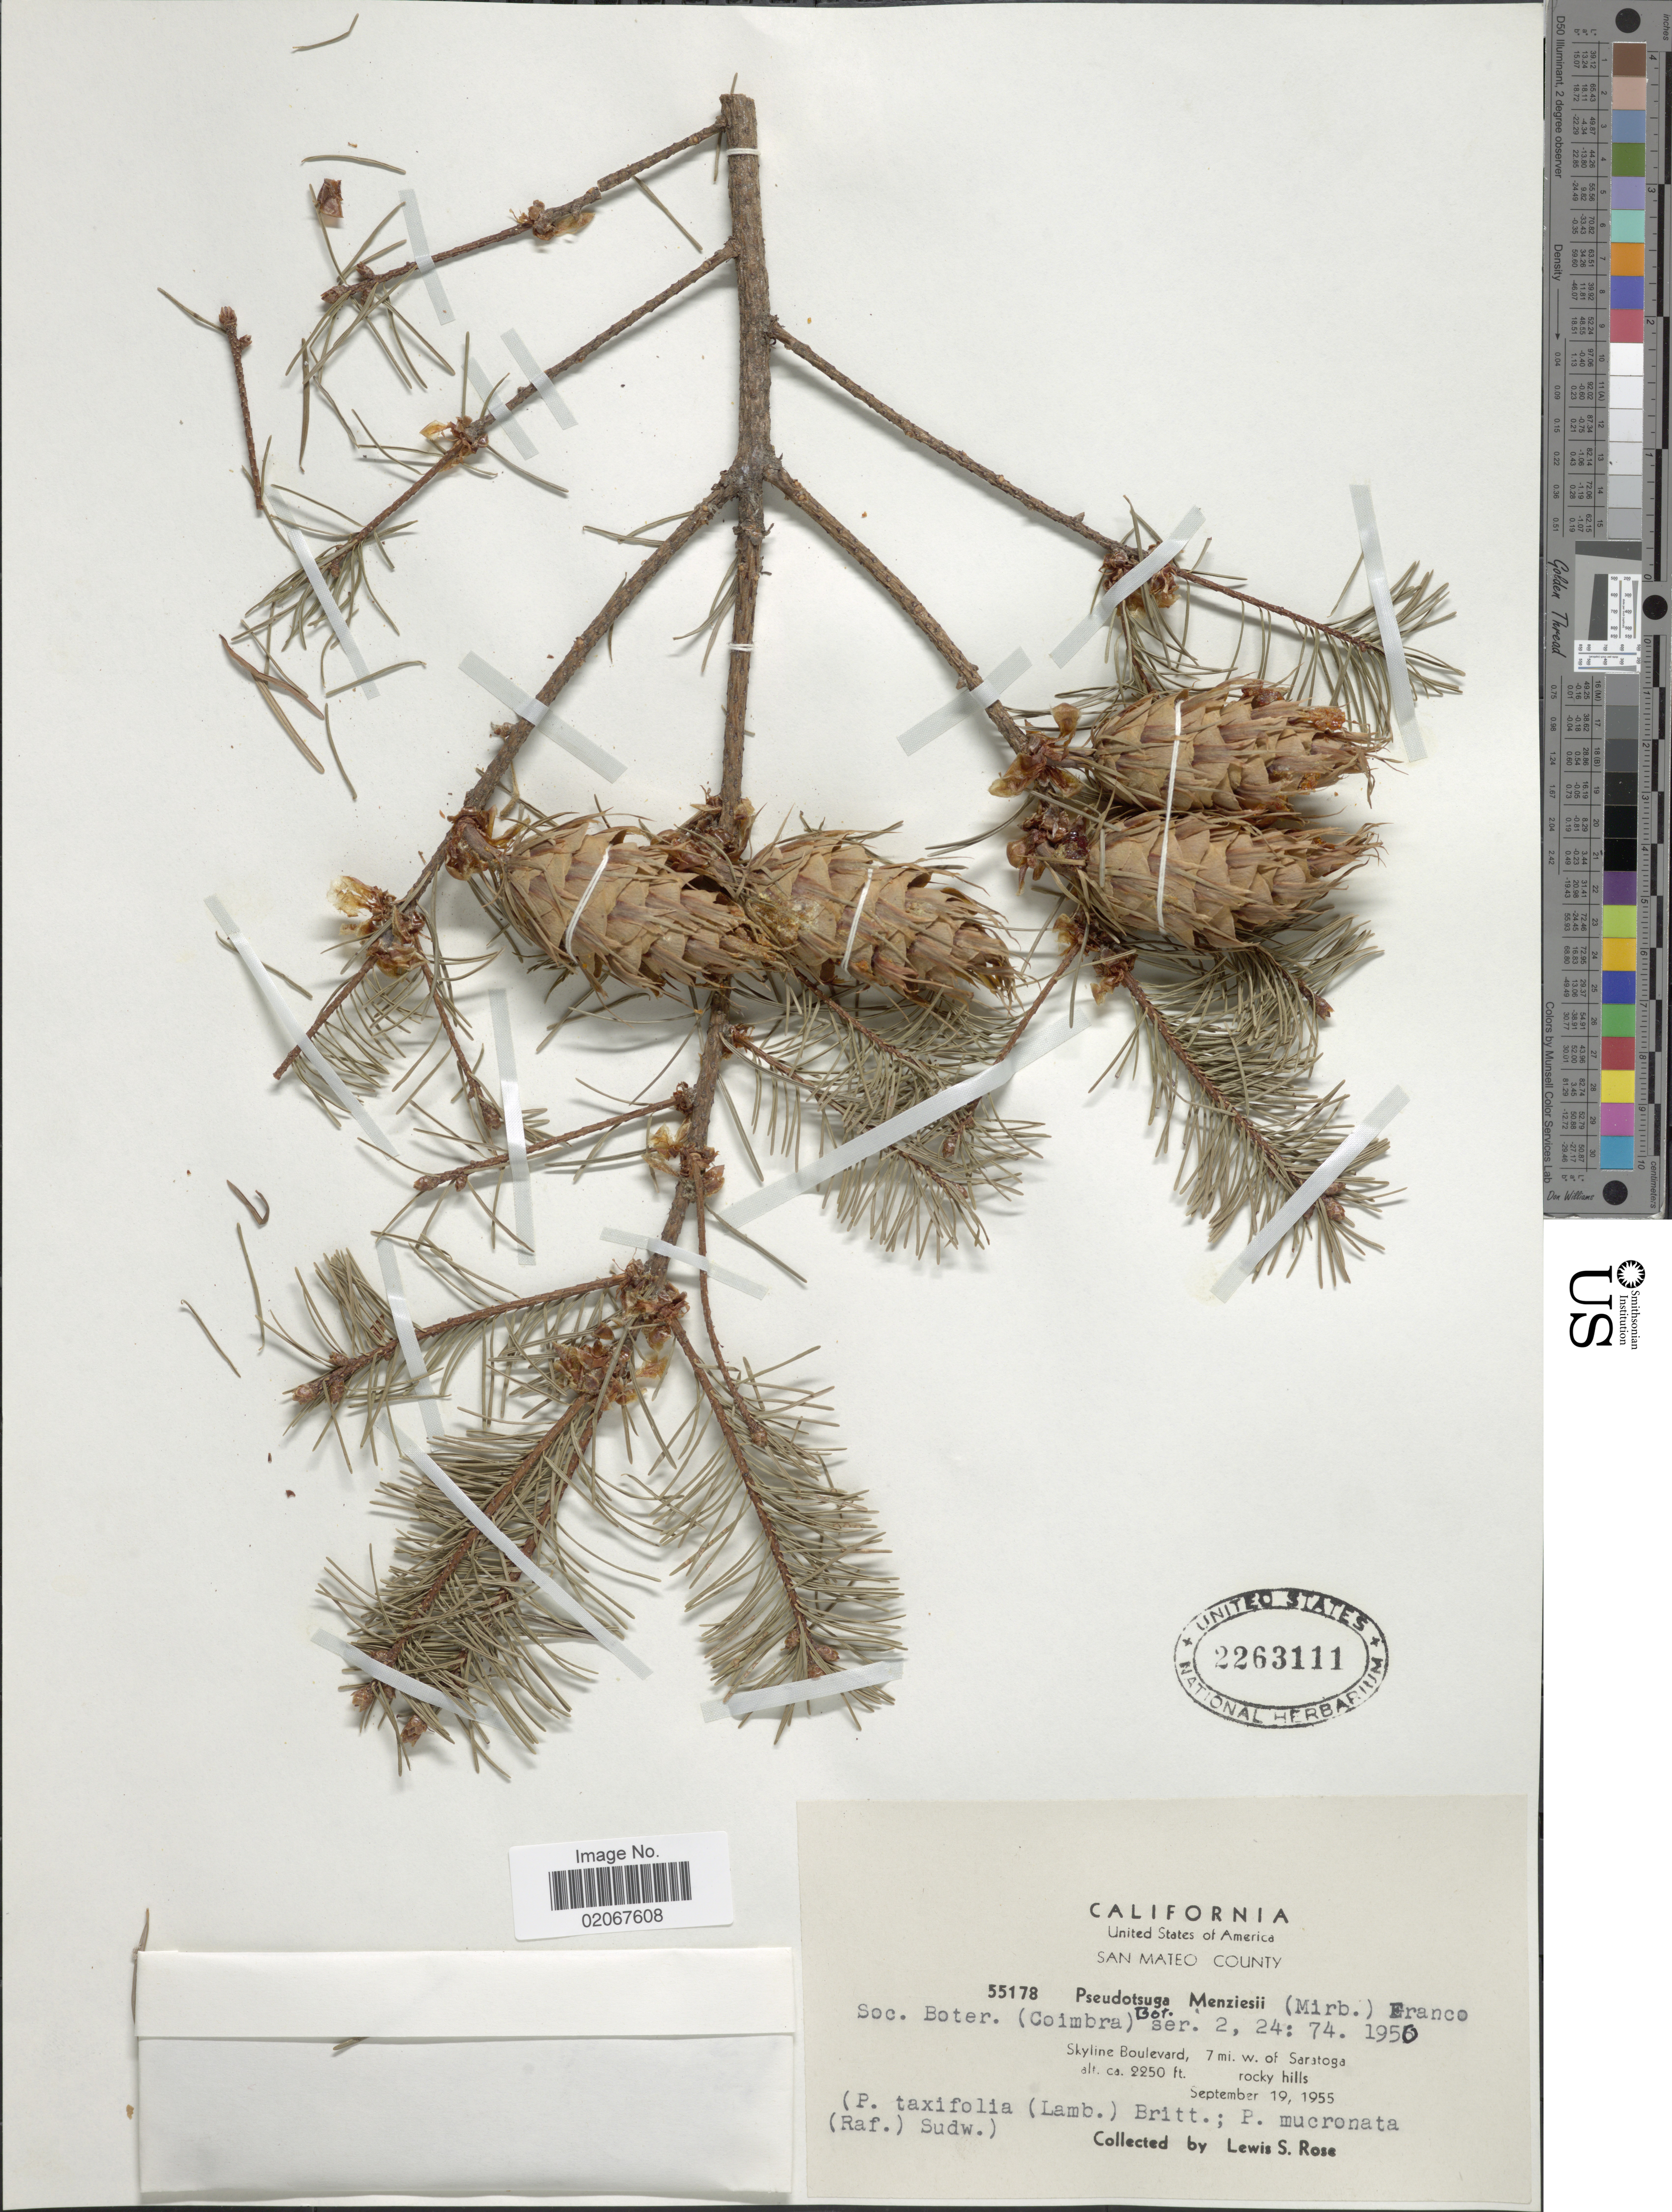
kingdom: Plantae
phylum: Tracheophyta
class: Pinopsida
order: Pinales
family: Pinaceae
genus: Pseudotsuga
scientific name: Pseudotsuga menziesii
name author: (Mirb.) Franco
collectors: L. S. Rose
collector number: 55178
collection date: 1955-09-19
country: United States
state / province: California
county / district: San Mateo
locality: California, San Mateo County. Skyline Boulevard, 7 mi. w. of saratoga.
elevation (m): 686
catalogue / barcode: US 2263111